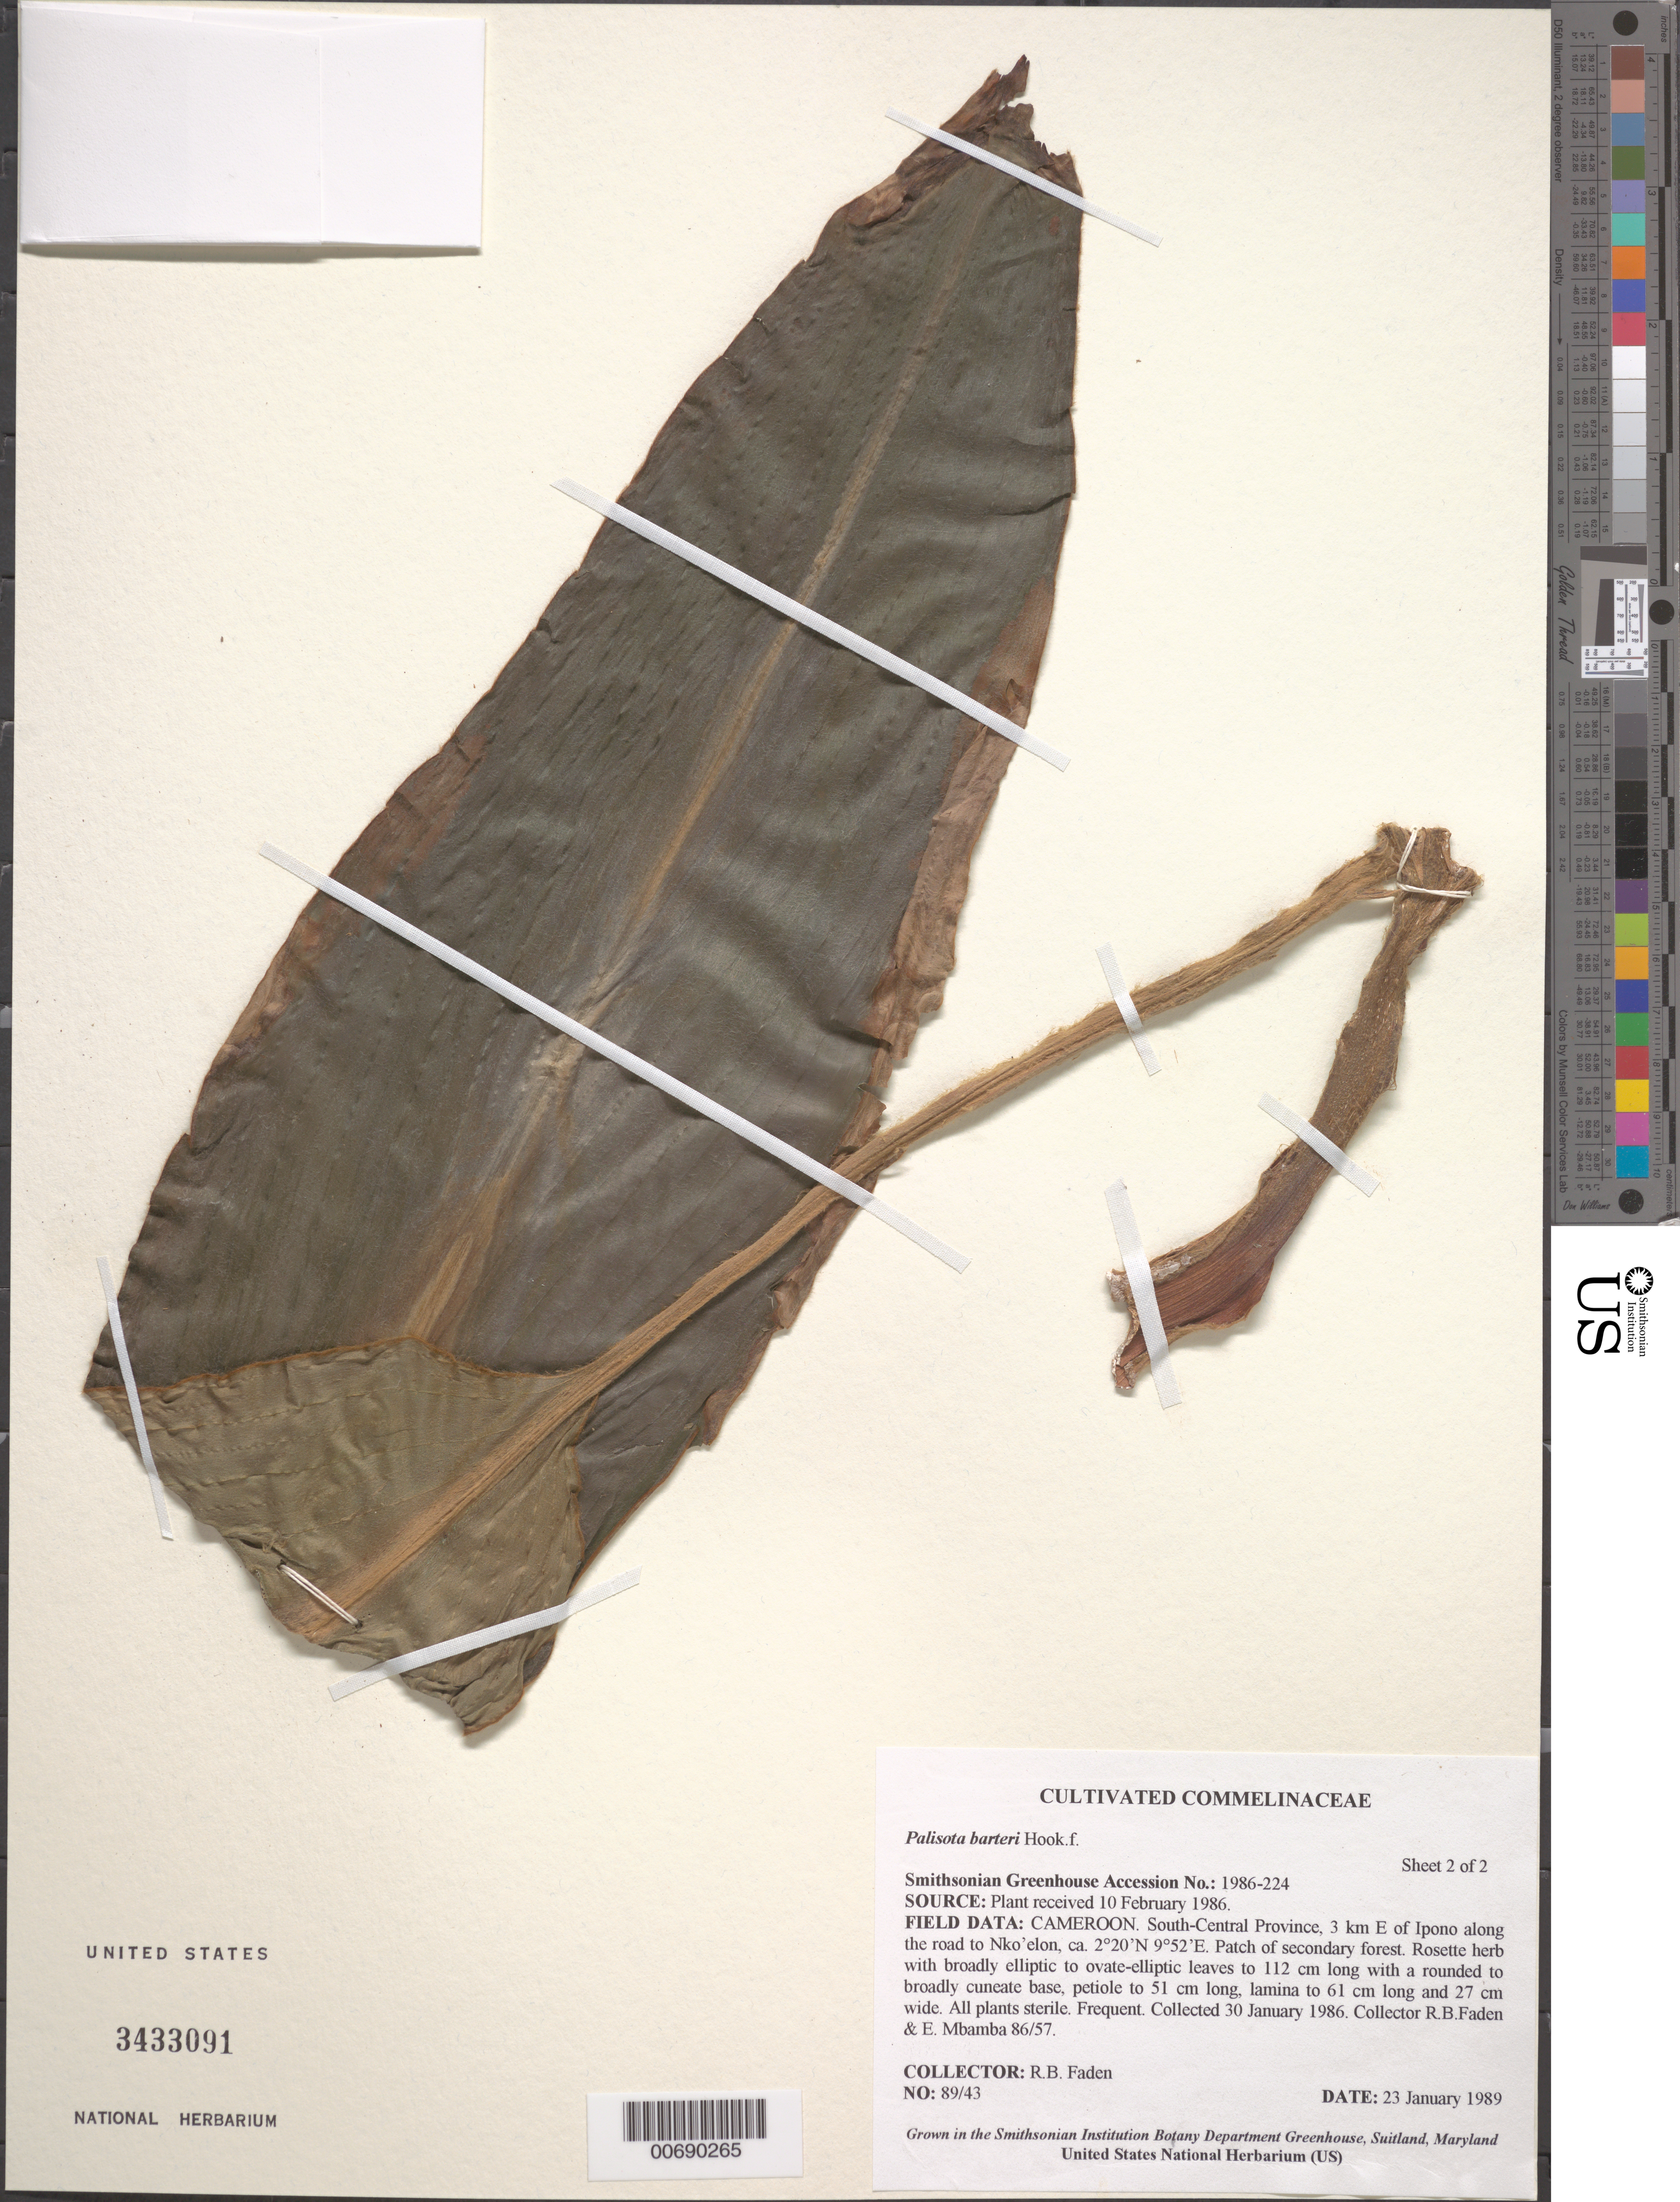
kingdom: Plantae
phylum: Tracheophyta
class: Liliopsida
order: Commelinales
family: Commelinaceae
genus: Palisota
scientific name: Palisota barteri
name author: Hook.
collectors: R. B. Faden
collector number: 89/43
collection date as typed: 23 Jan 1989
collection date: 1989-01-23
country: Cameroon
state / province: Sud-Ouest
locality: E of Ipono along road to Nko'elon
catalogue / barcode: US 3433091